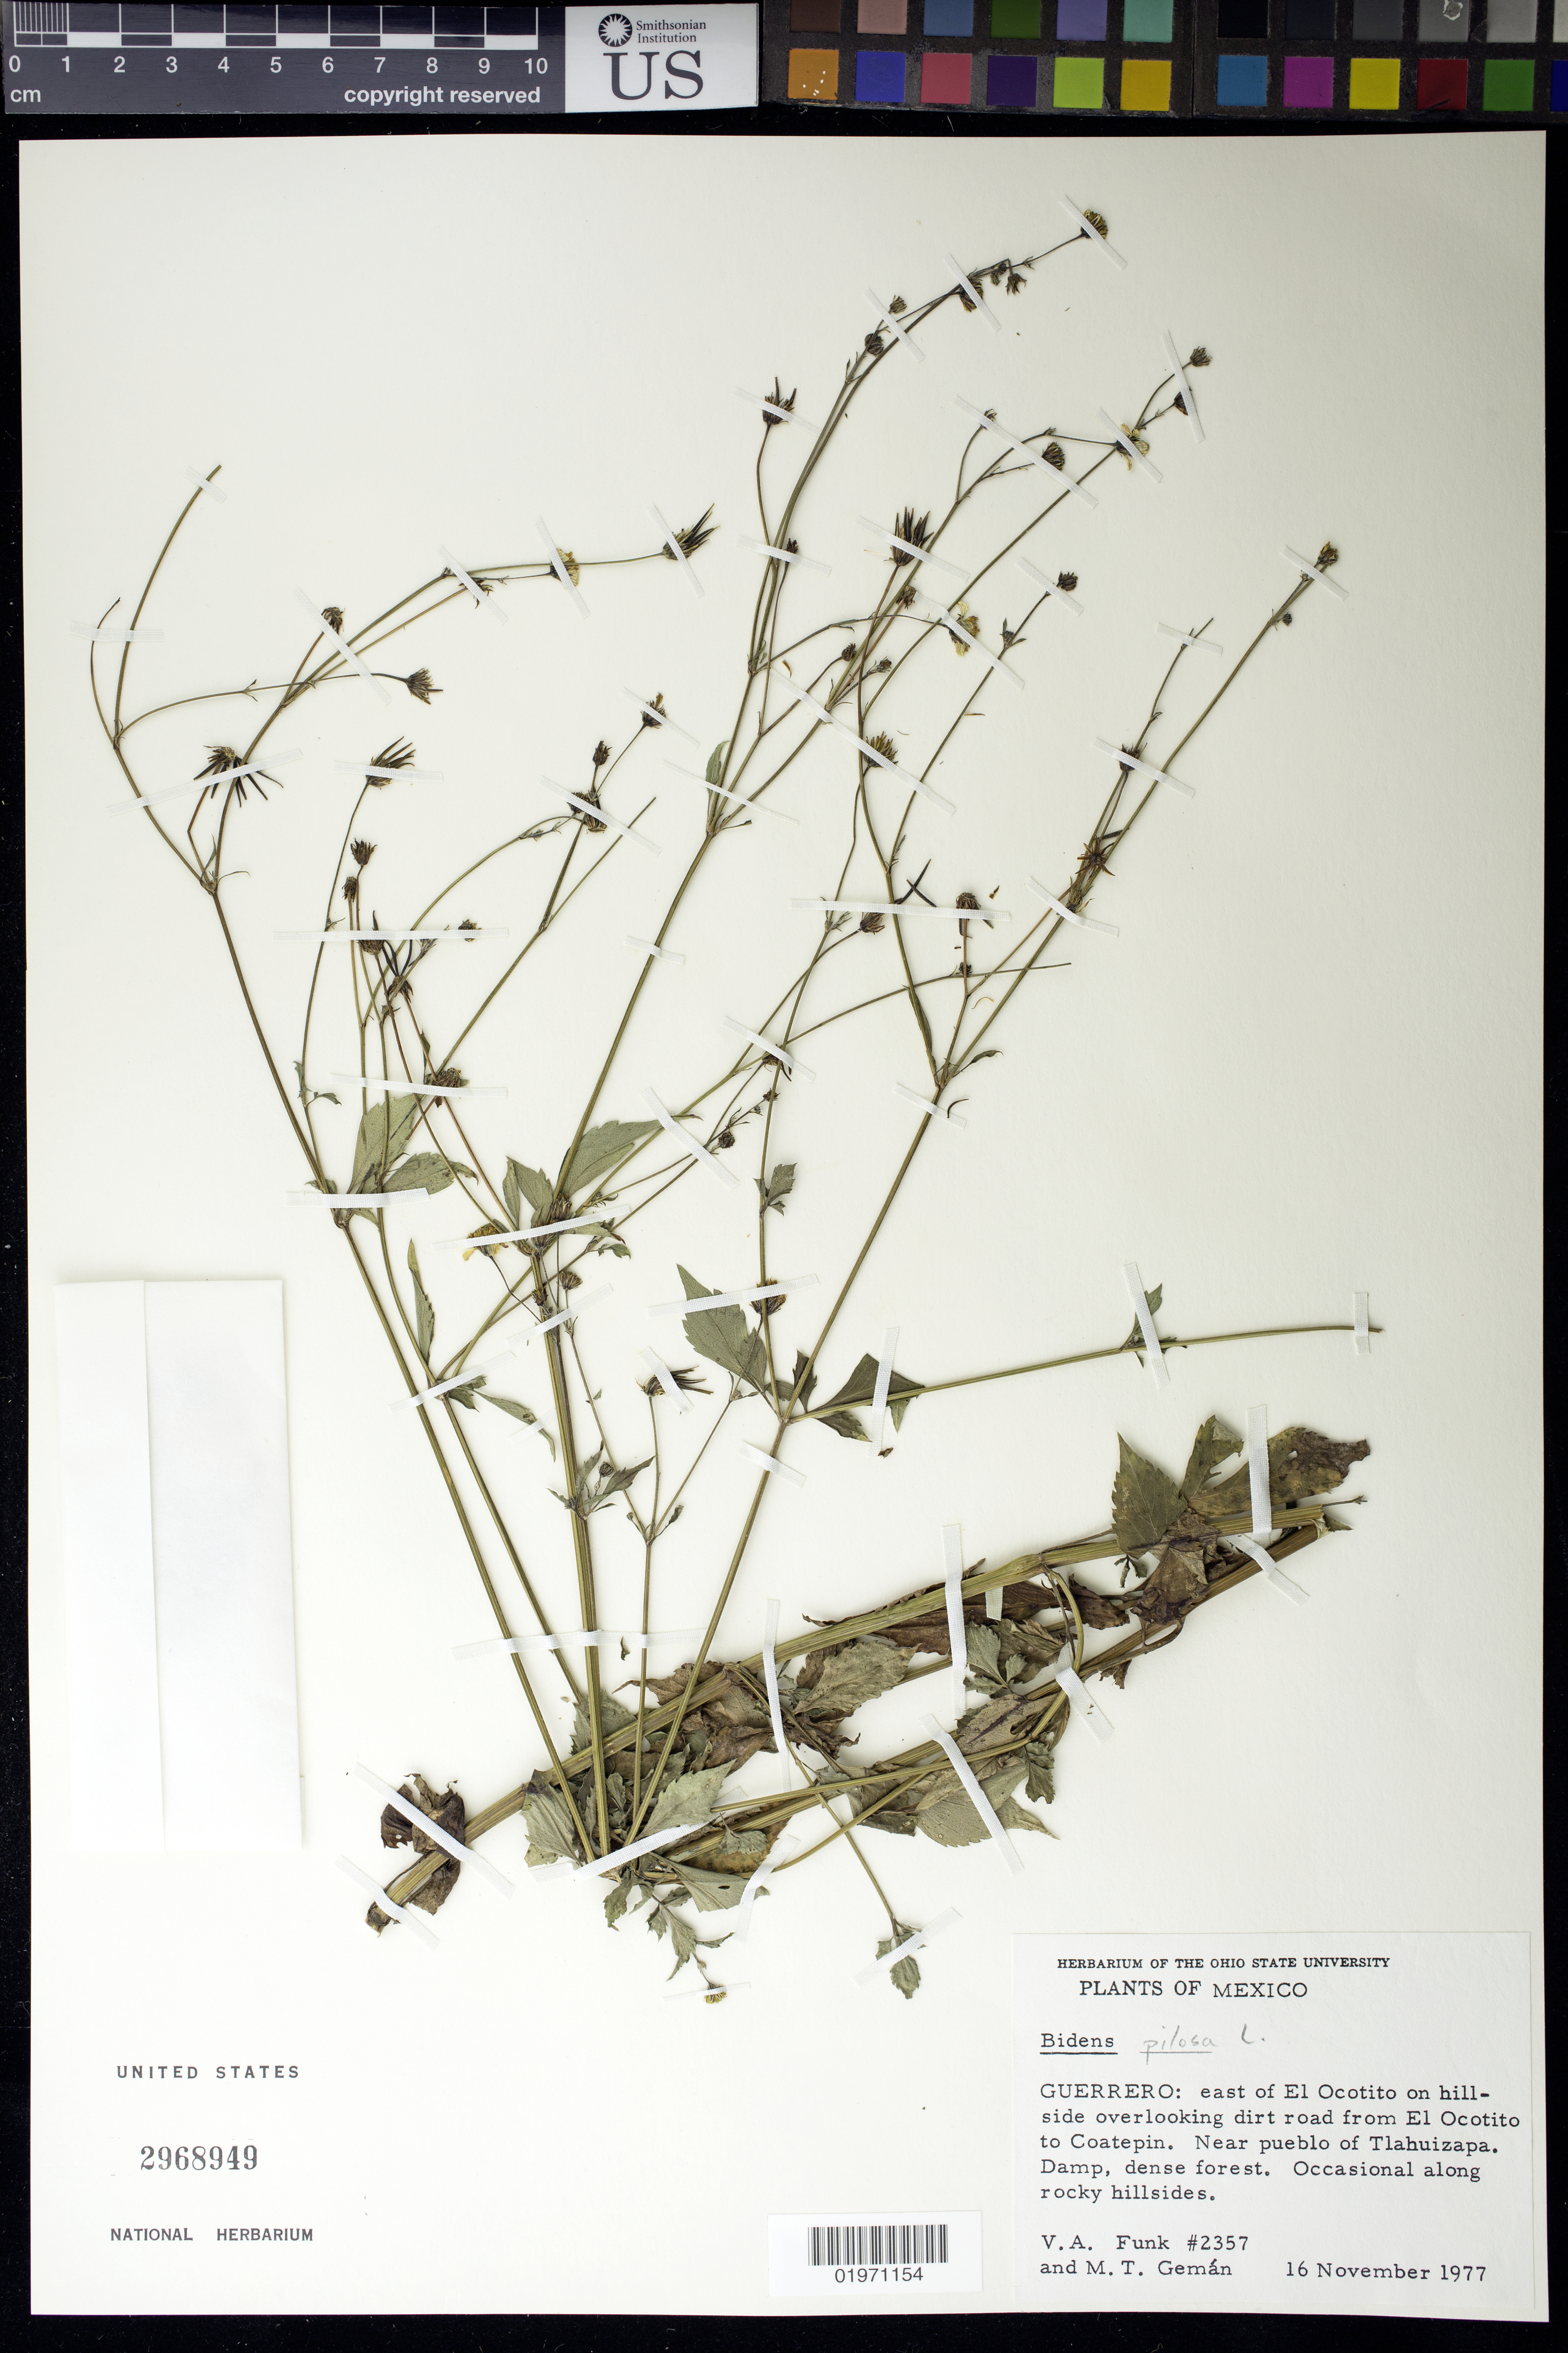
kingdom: Plantae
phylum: Tracheophyta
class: Magnoliopsida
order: Asterales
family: Asteraceae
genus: Bidens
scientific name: Bidens pilosa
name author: L.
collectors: V. Funk & M. T. Germán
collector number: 2357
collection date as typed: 16 Nov 1977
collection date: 1977-11-16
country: Mexico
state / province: Guerrero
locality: East of El Ocotito on hillside overlooking dirt road from El Ocotito to Coatepin. Near pueblo of Tlahuizapa.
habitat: Damp, dense forest.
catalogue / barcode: US 2968949